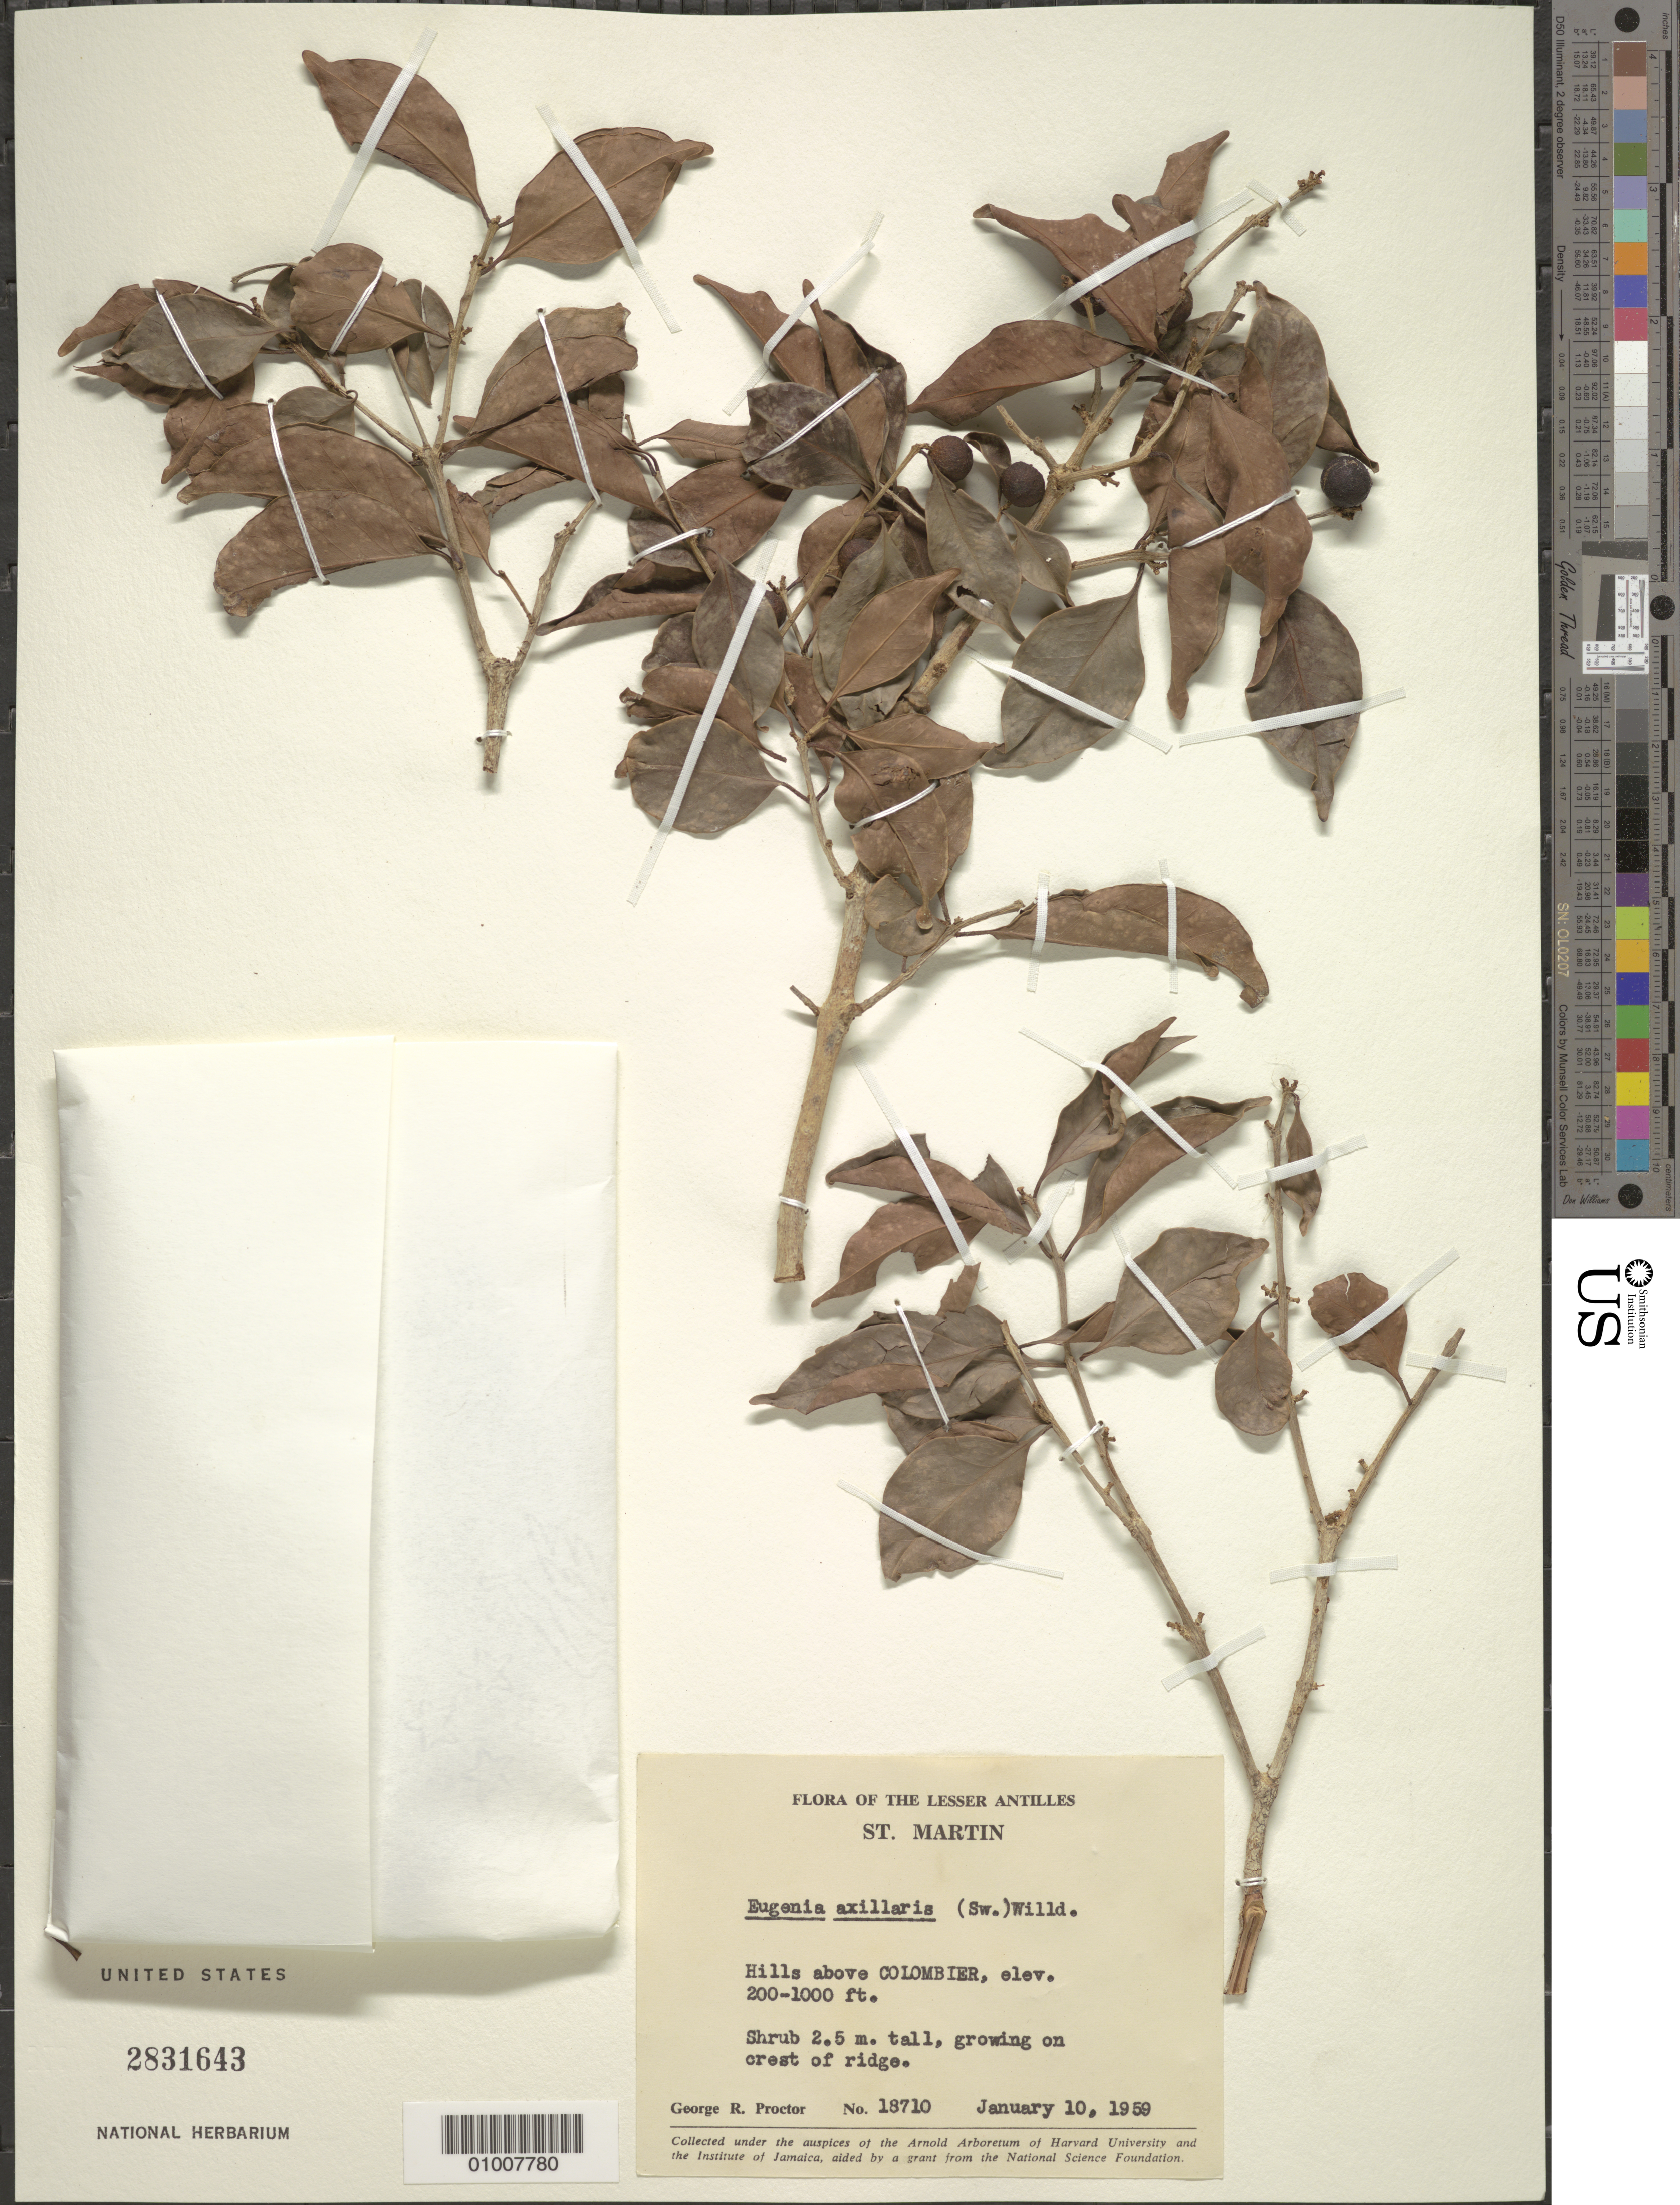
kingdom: Plantae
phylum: Tracheophyta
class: Magnoliopsida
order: Myrtales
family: Myrtaceae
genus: Eugenia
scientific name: Eugenia axillaris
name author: (Sw.) Willd.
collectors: G. R. Proctor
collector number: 18710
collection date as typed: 10 Jan 1959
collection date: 1959-01-10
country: Sint Maartin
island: Sint Maarten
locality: Hills above Colombier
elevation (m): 61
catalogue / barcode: US 2831643